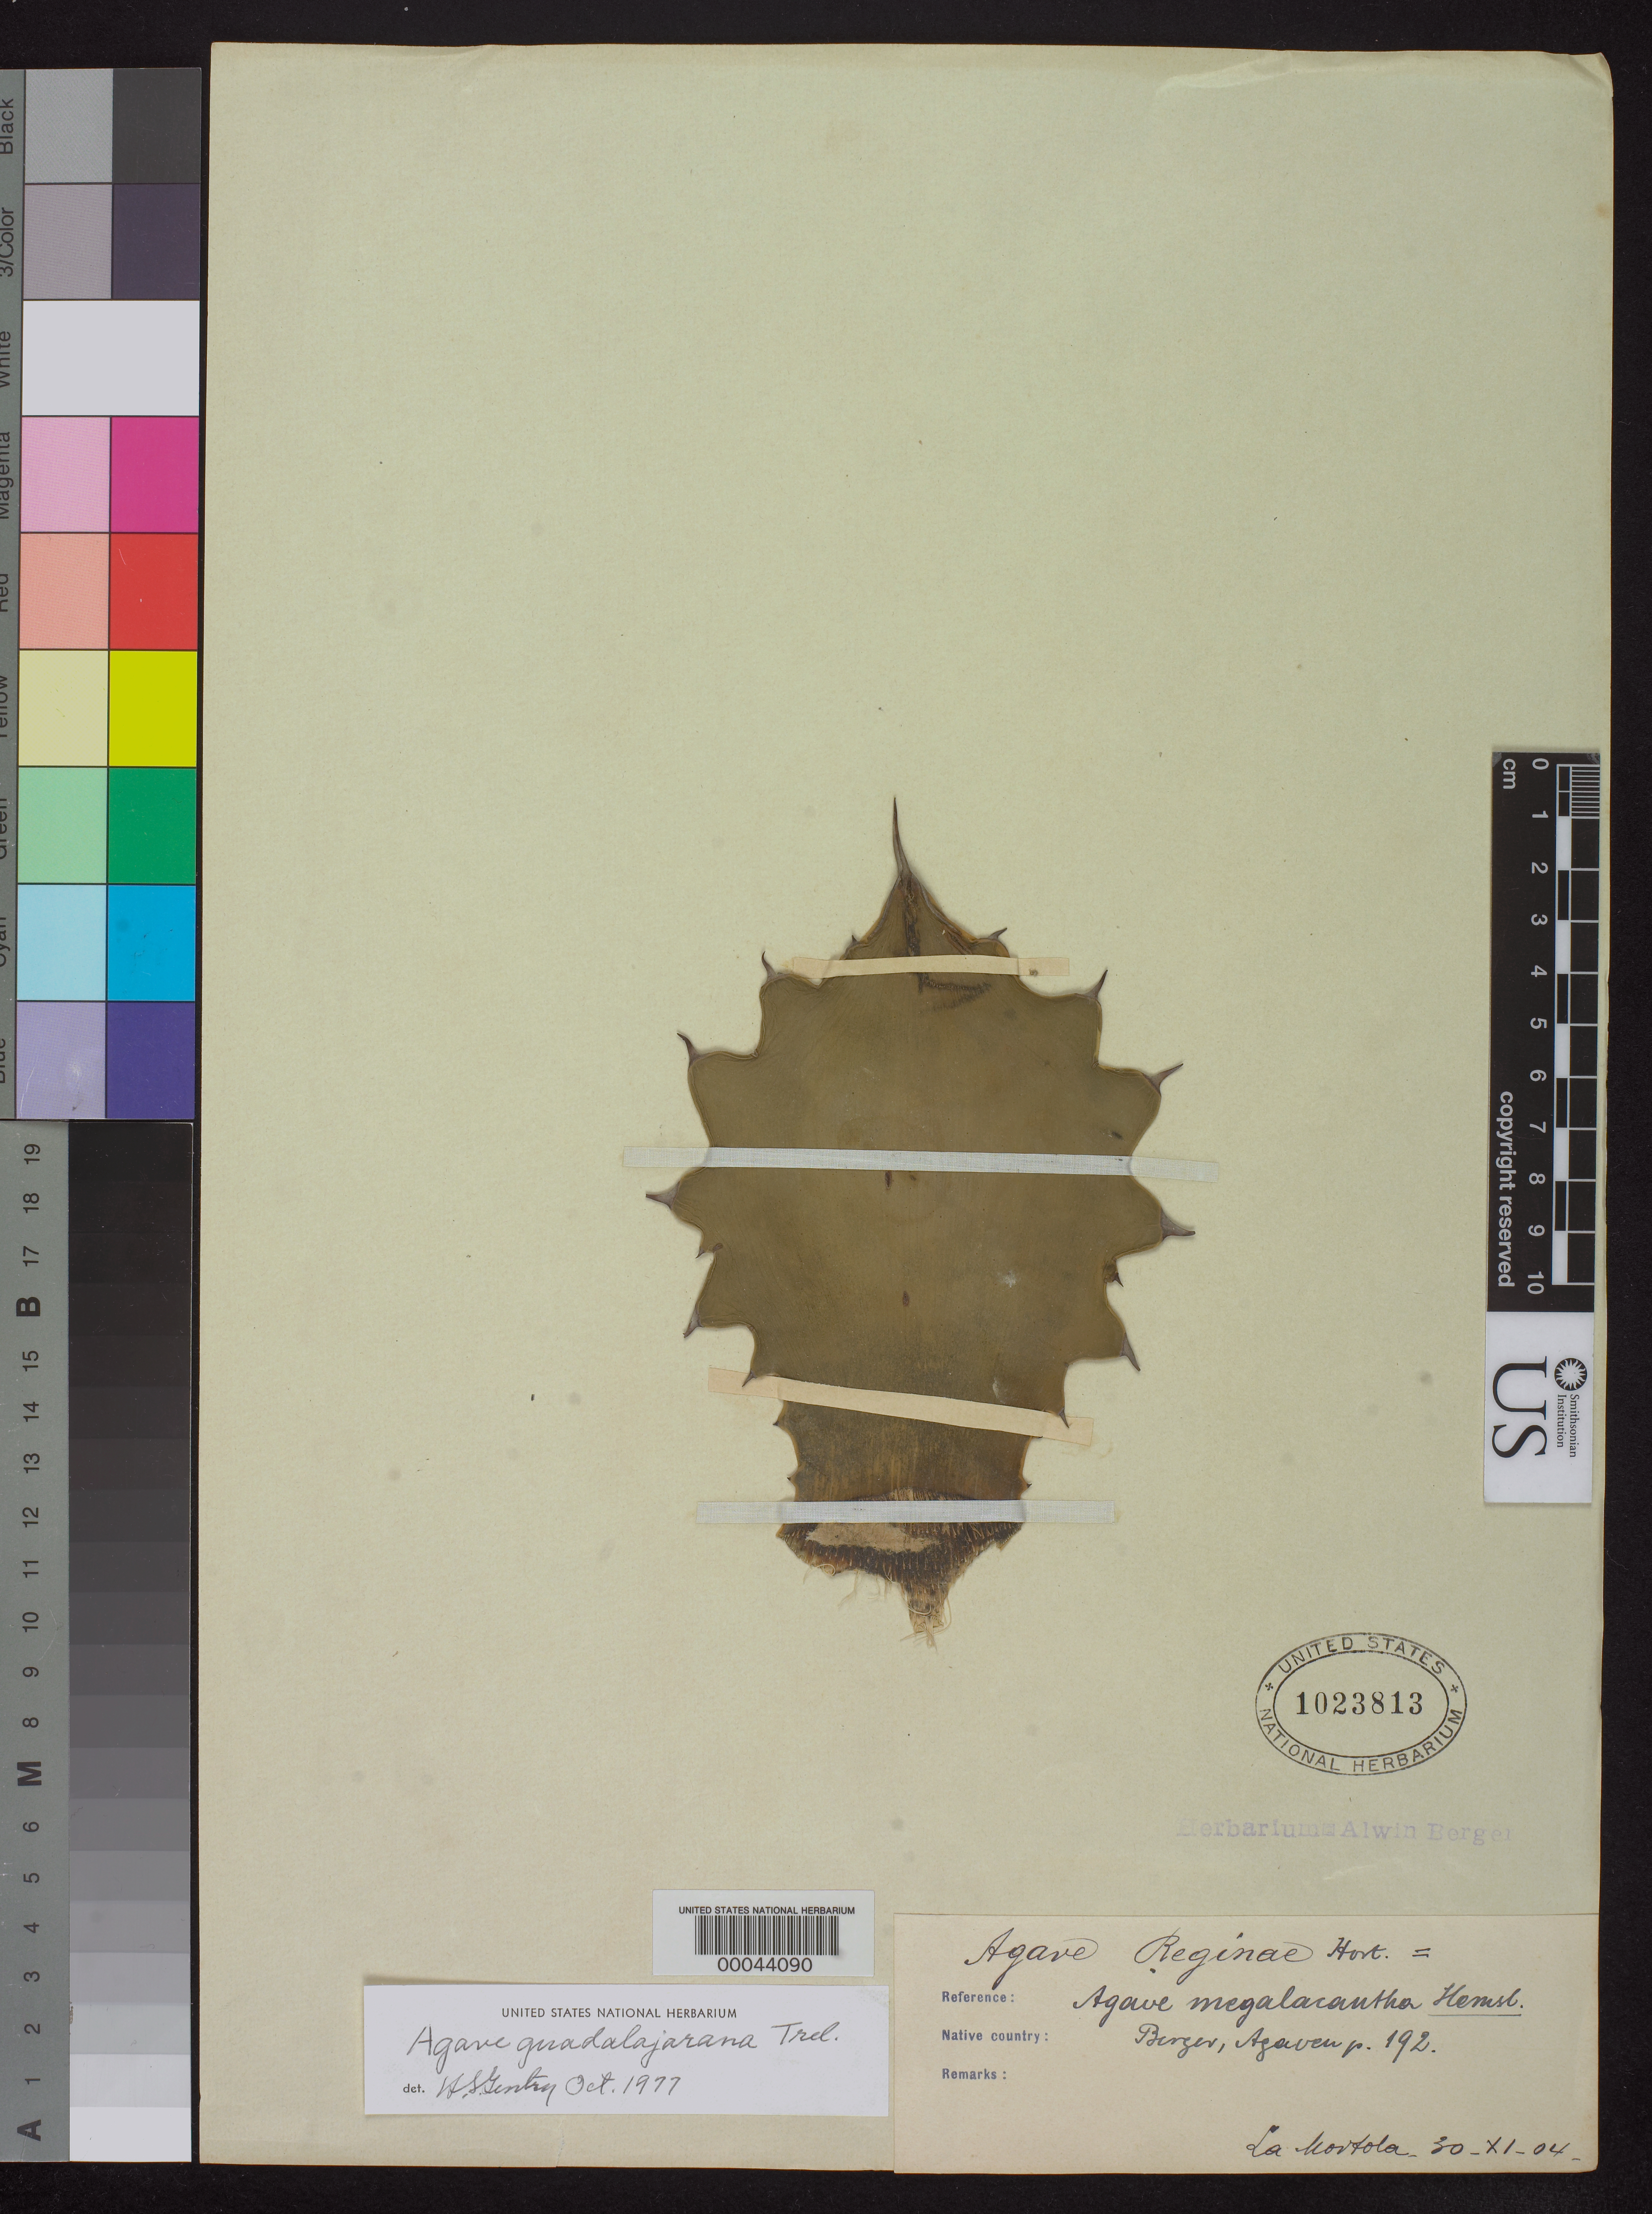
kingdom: Plantae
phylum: Tracheophyta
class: Liliopsida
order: Asparagales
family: Asparagaceae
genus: Agave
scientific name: Agave guadalajarana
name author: Trel.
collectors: ex herb. A. Berger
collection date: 1909-06-02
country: Mexico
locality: Cultivated at La Mortola, Italy.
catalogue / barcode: US 1023813